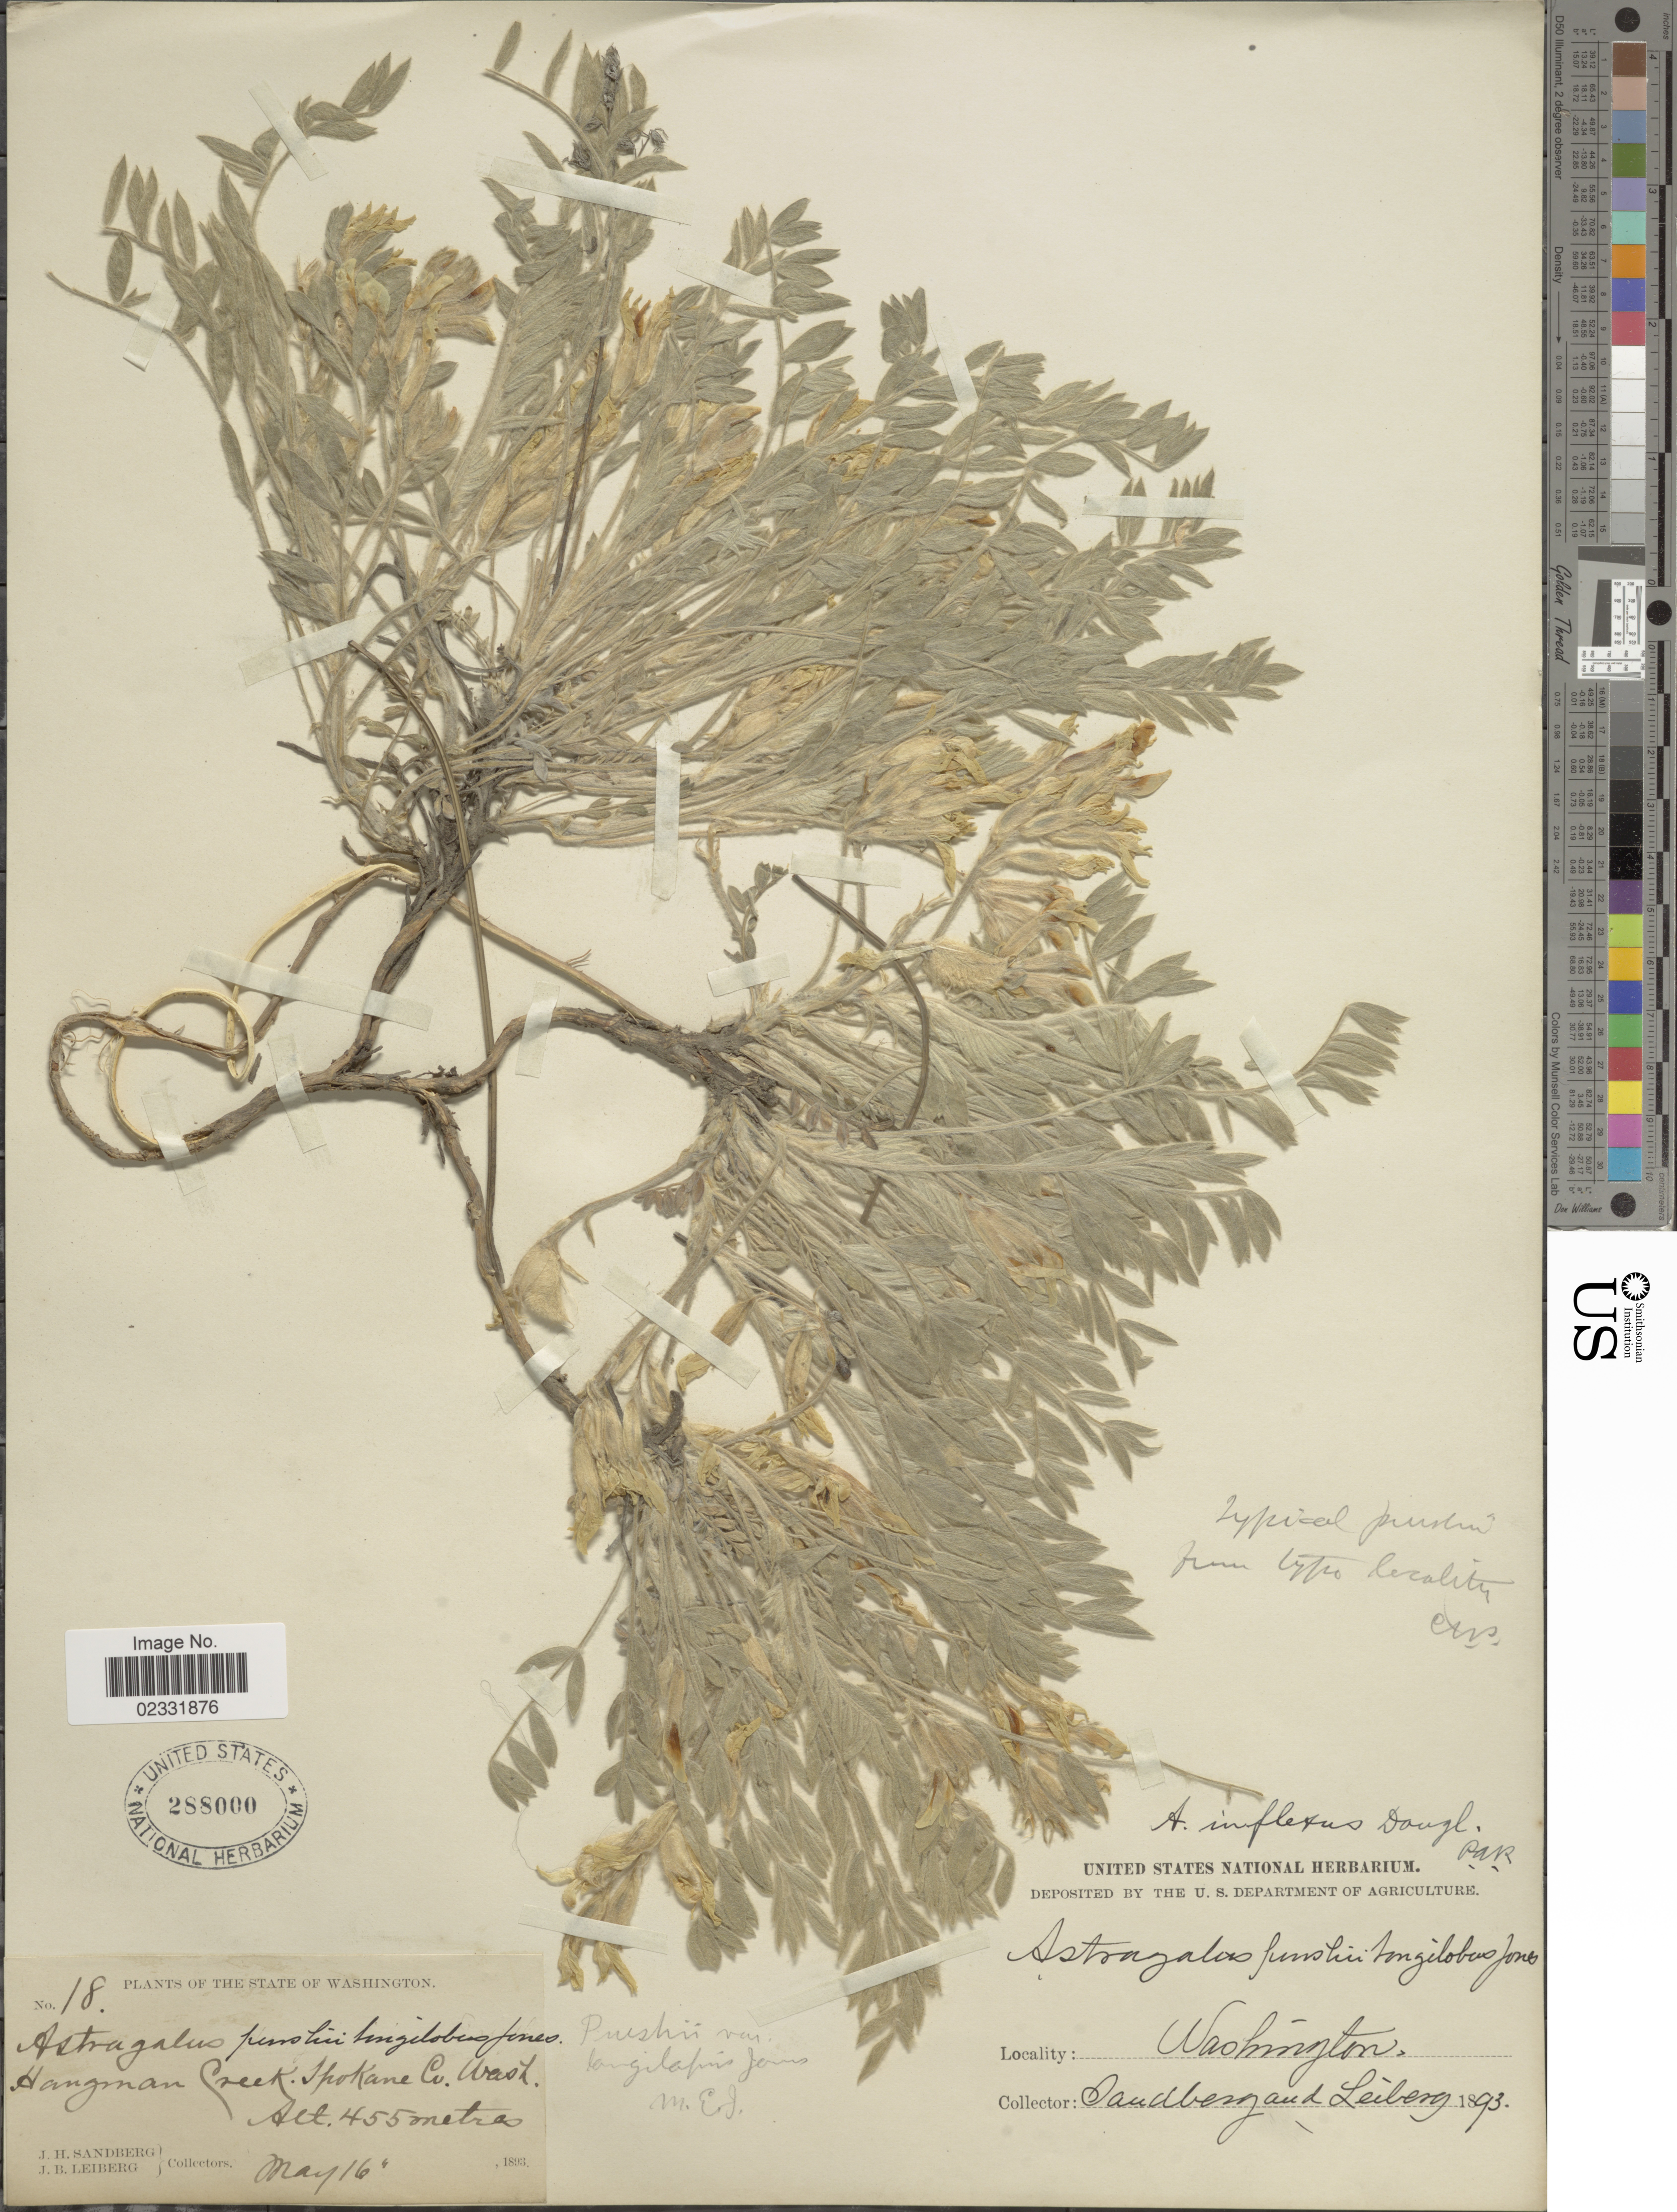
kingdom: Plantae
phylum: Tracheophyta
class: Magnoliopsida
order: Fabales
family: Fabaceae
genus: Astragalus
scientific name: Astragalus inflexus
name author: Douglas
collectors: J. H. Sandberg & J. B. Leiberg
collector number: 18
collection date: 1893-05-16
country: United States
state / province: Washington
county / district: Spokane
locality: Hangman Creek. Spokane Co.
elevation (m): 455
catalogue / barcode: US 288000